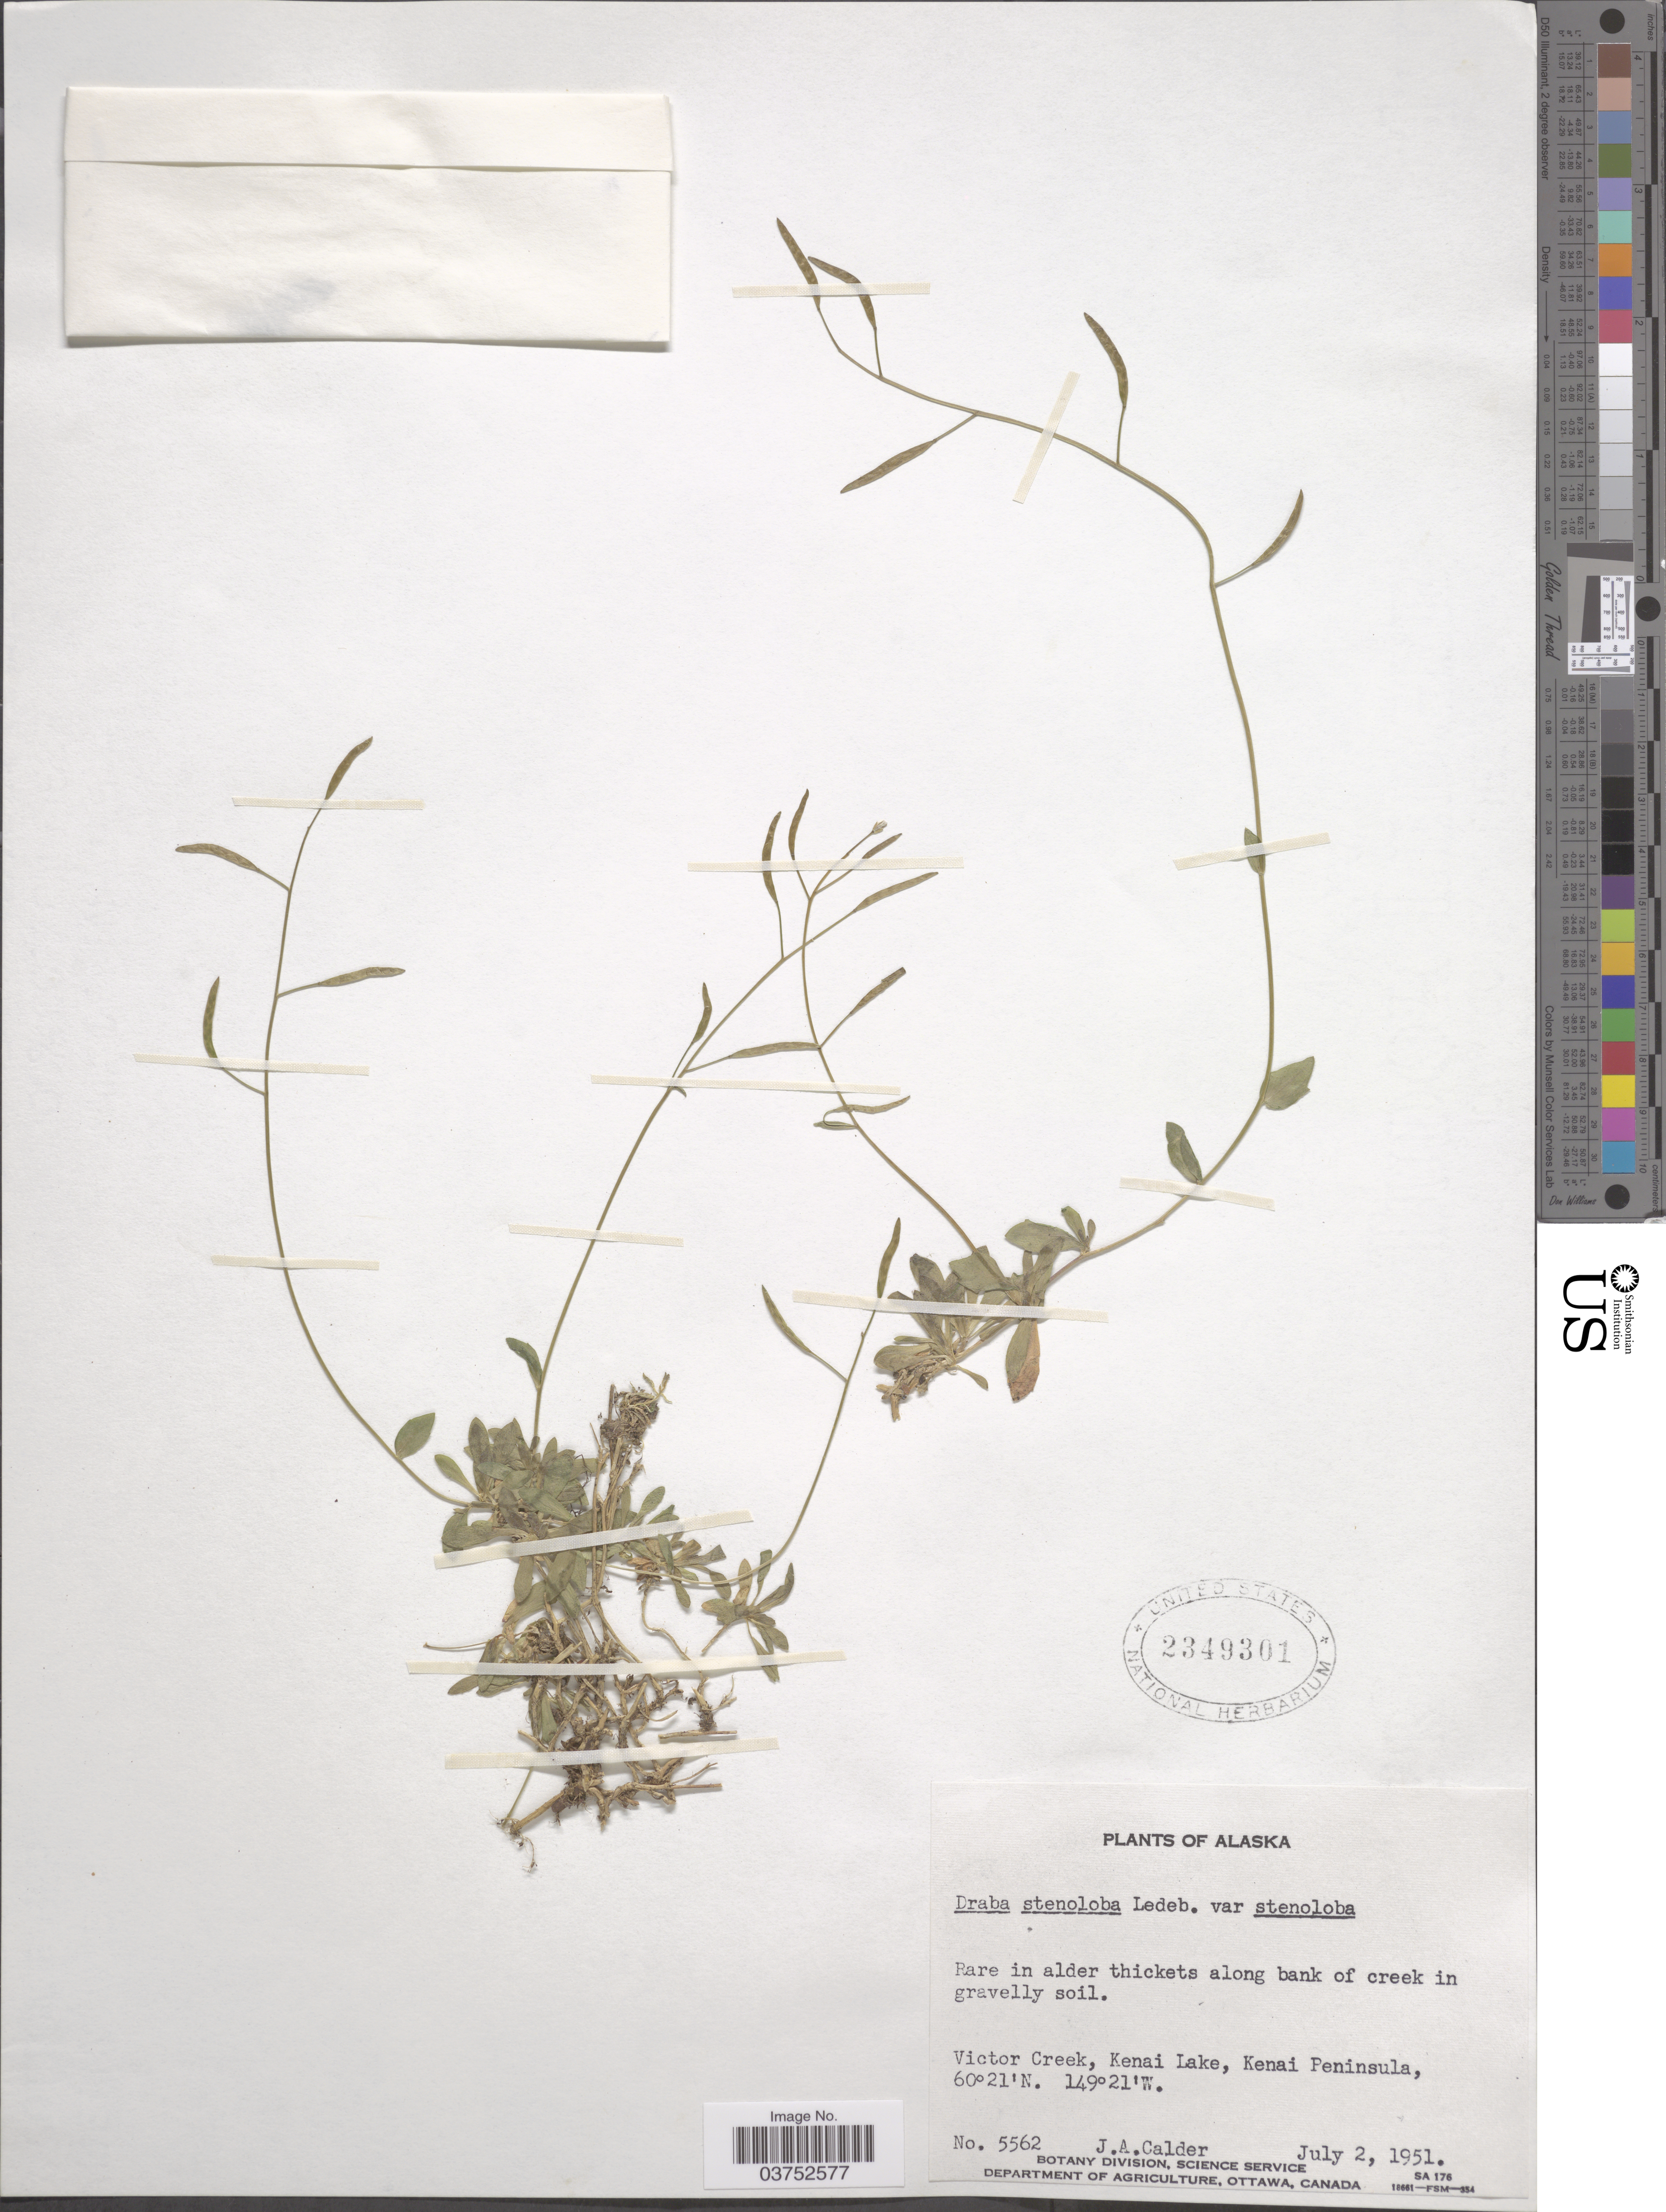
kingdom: Plantae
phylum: Tracheophyta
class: Magnoliopsida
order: Brassicales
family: Brassicaceae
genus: Draba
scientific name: Draba stenoloba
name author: Ledeb.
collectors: J. A. Calder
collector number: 5562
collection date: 1951-07-02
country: United States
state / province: Alaska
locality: Victor Creek, Kenai Lake, Kenai Peninsula.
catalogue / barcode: US 2349301